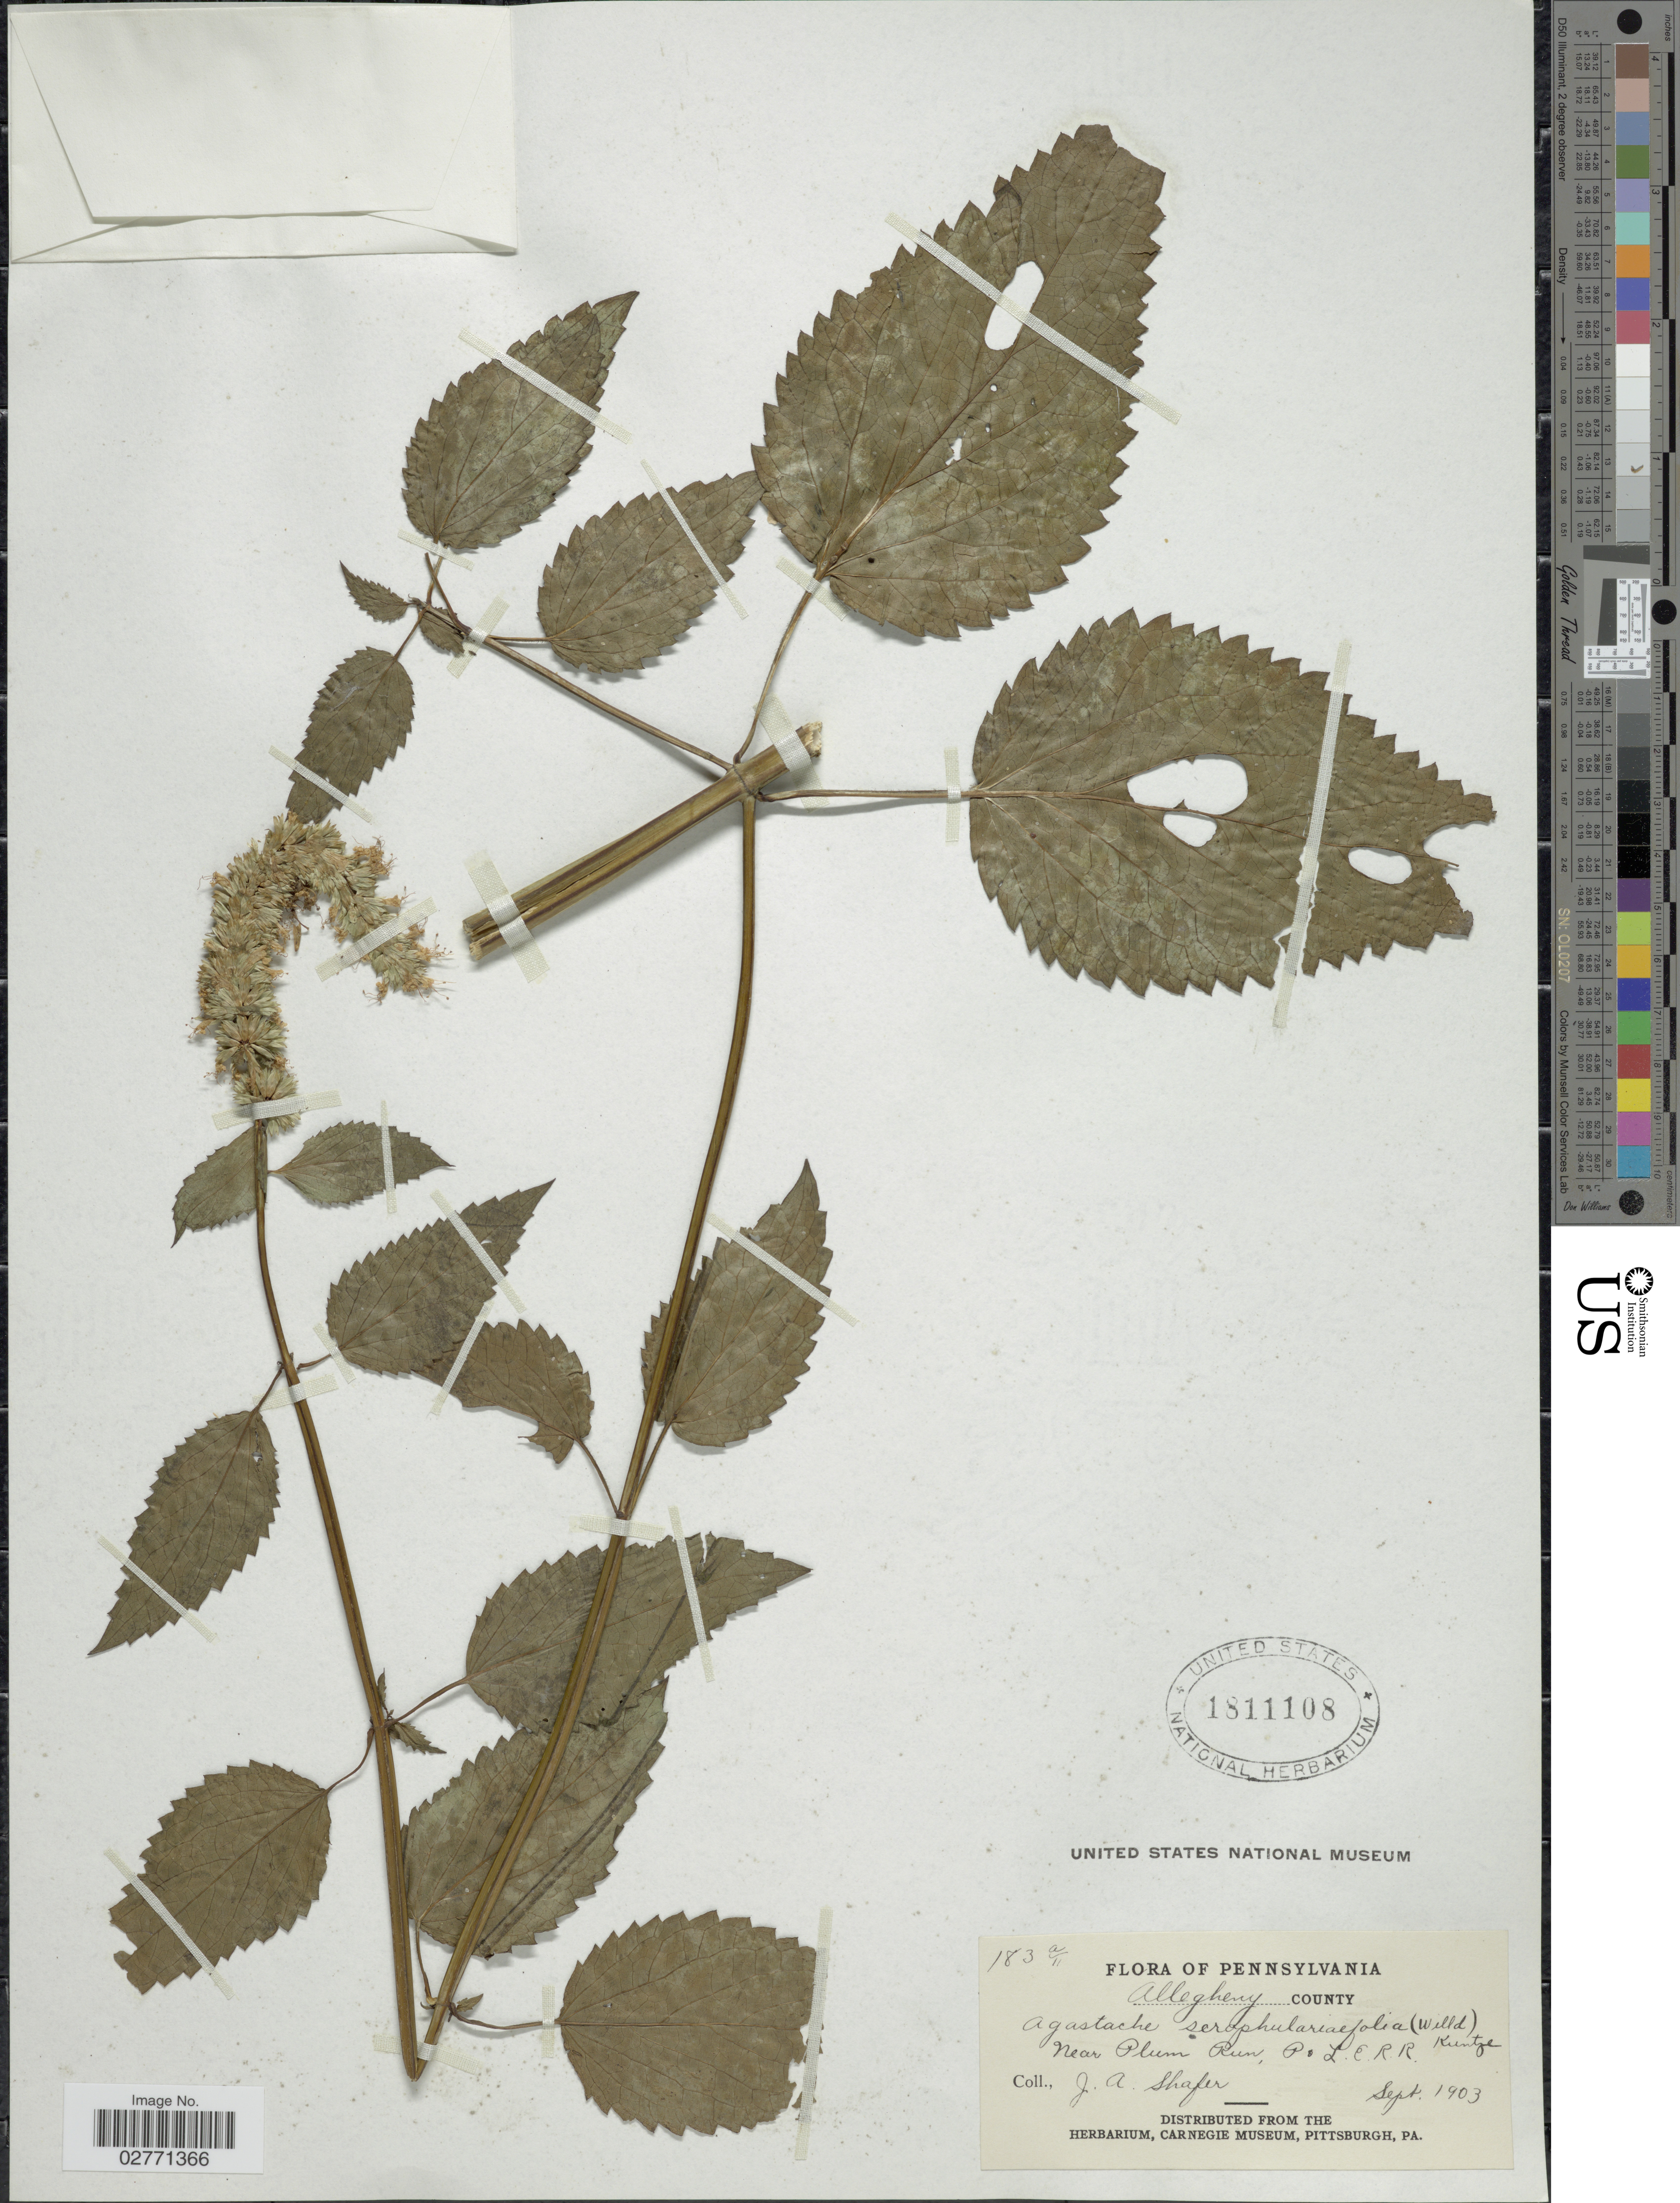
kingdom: Plantae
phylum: Tracheophyta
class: Magnoliopsida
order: Lamiales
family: Lamiaceae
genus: Agastache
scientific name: Agastache scrophulariifolia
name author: (Willd.) Kuntze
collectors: J. A. Shafer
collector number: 183a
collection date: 1903-09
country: United States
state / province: Pennsylvania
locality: Allegheny County. Near Plum Run.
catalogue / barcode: US 1811108